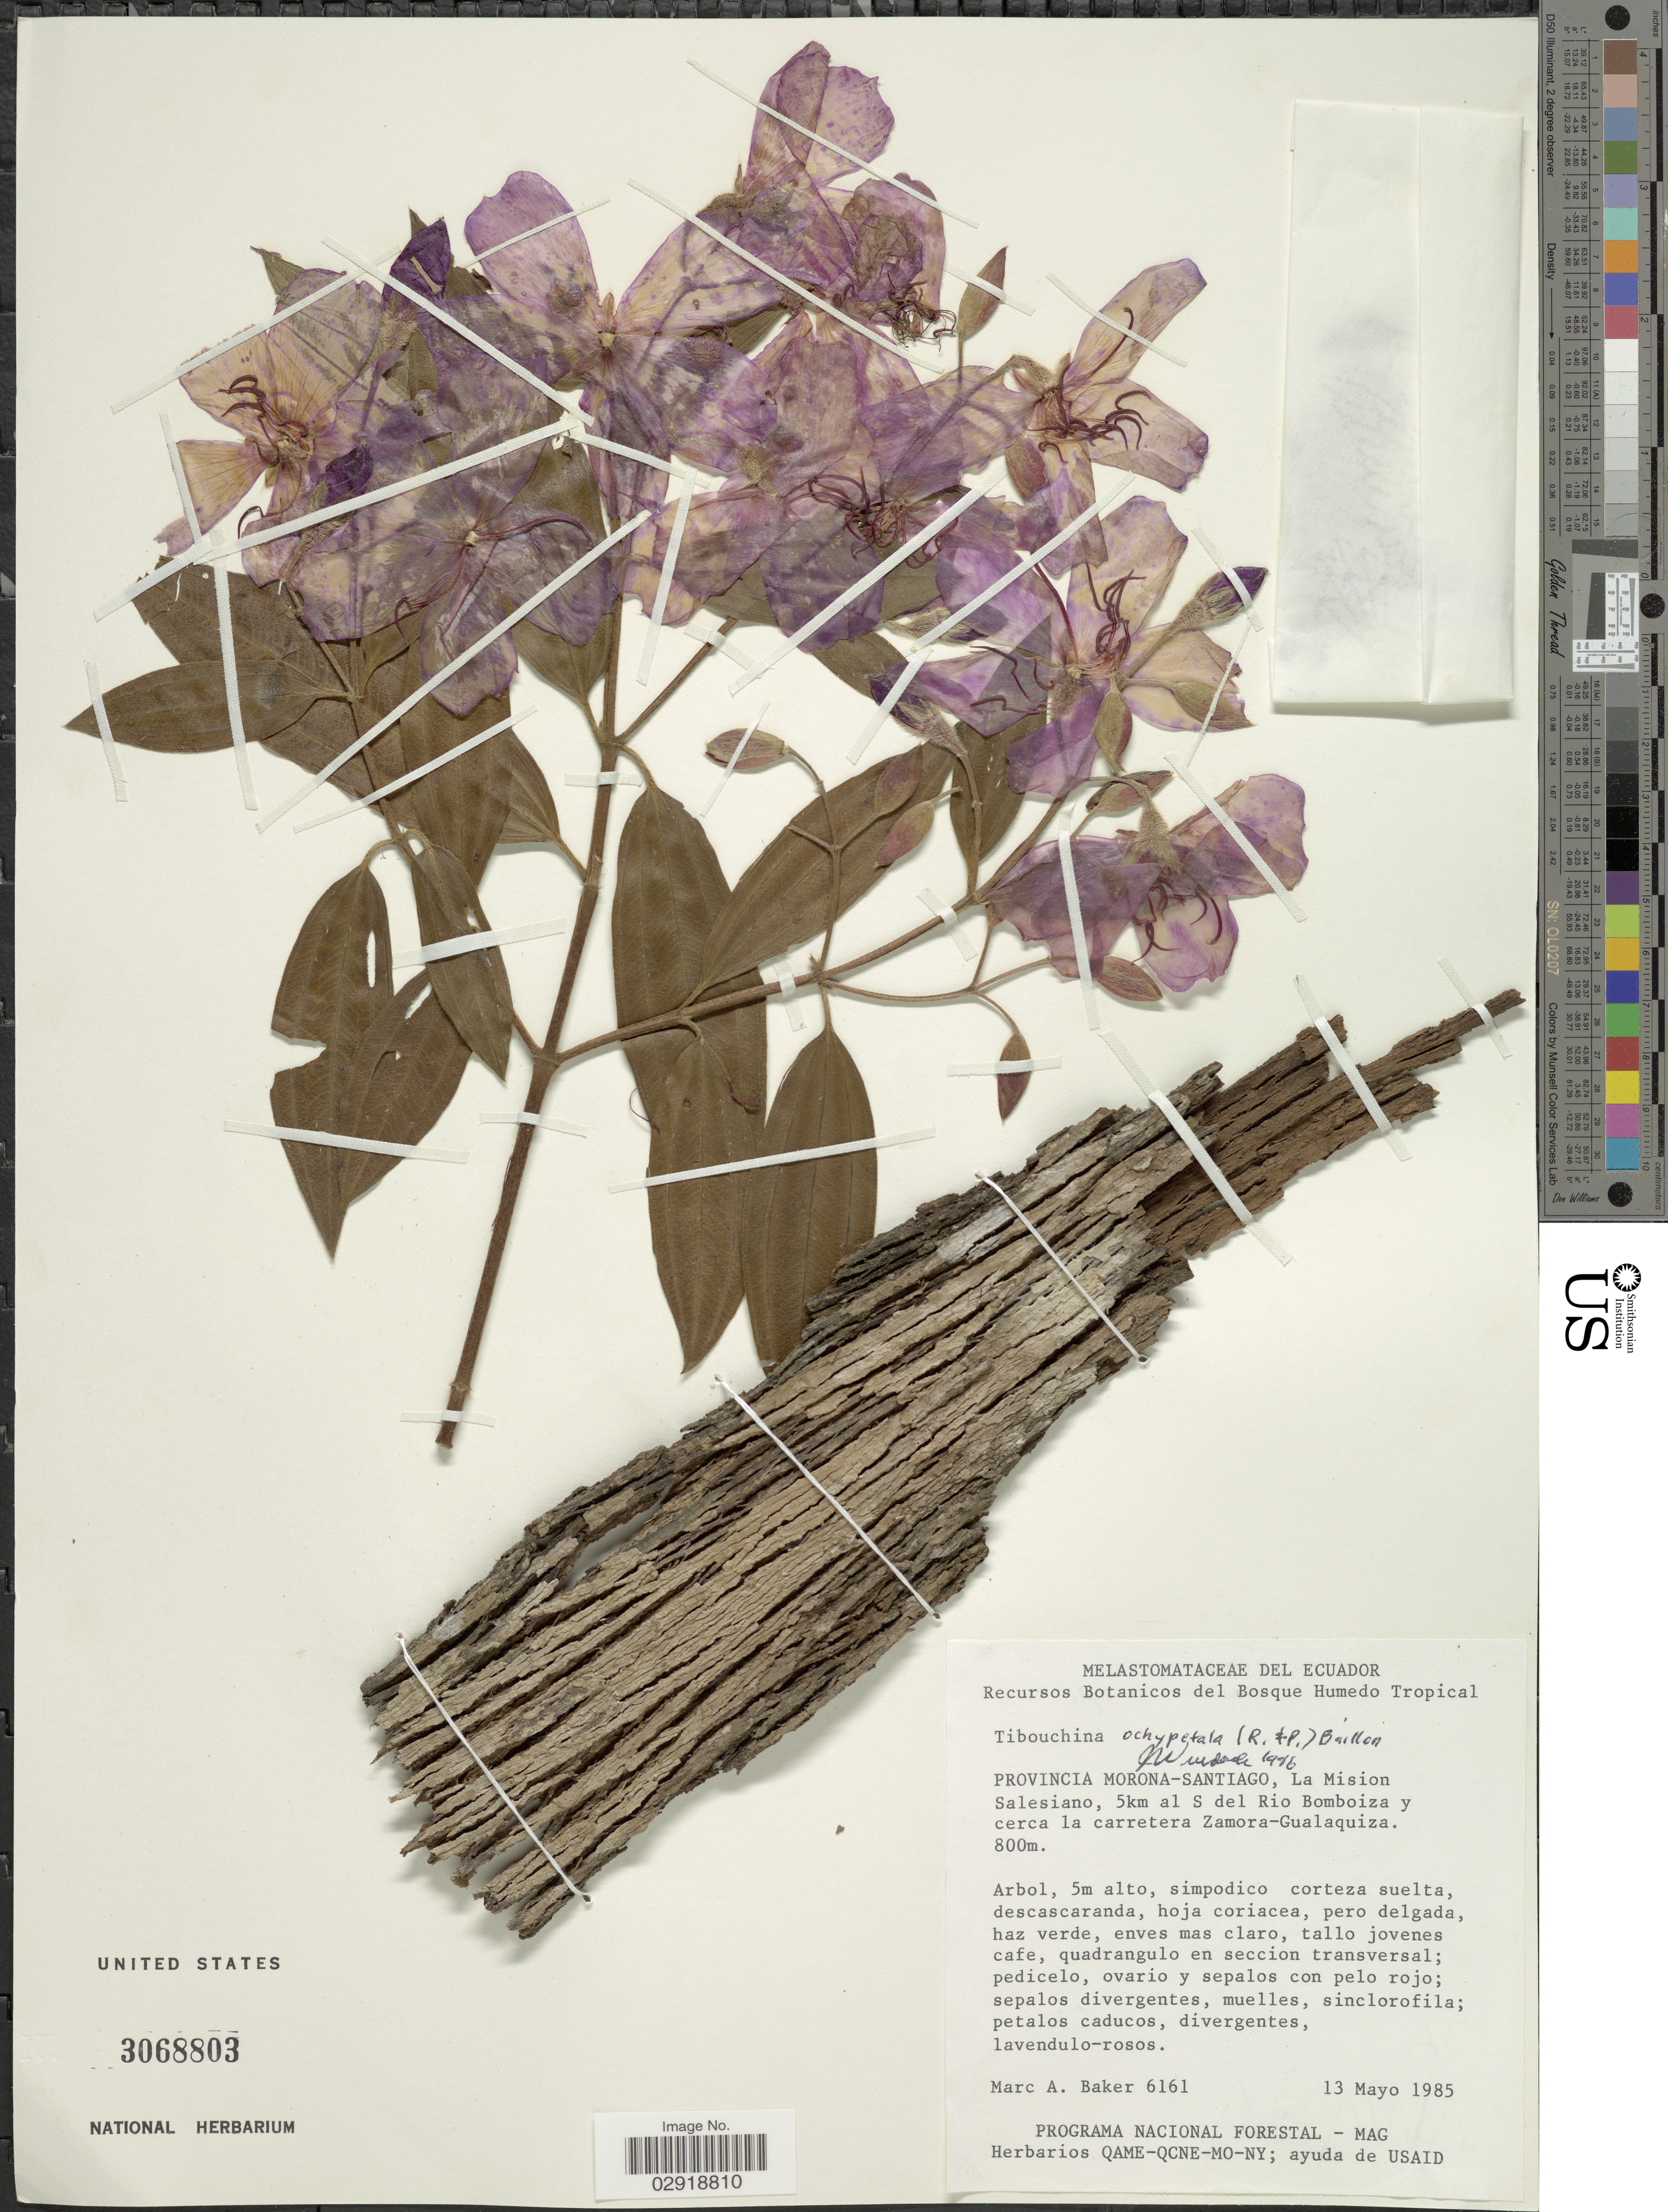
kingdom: Plantae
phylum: Tracheophyta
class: Magnoliopsida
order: Myrtales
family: Melastomataceae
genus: Pleroma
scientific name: Pleroma ochypetalum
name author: (Ruiz & Pav.) D. Don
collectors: M. A. Baker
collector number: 6161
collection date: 1985-05-13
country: Ecuador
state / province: Morona-Santiago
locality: La Mision Salesiano, 5km al S del Rio Bomboiza y cerca la carretera Zamora-Gualaquiza.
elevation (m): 800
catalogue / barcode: US 3068803